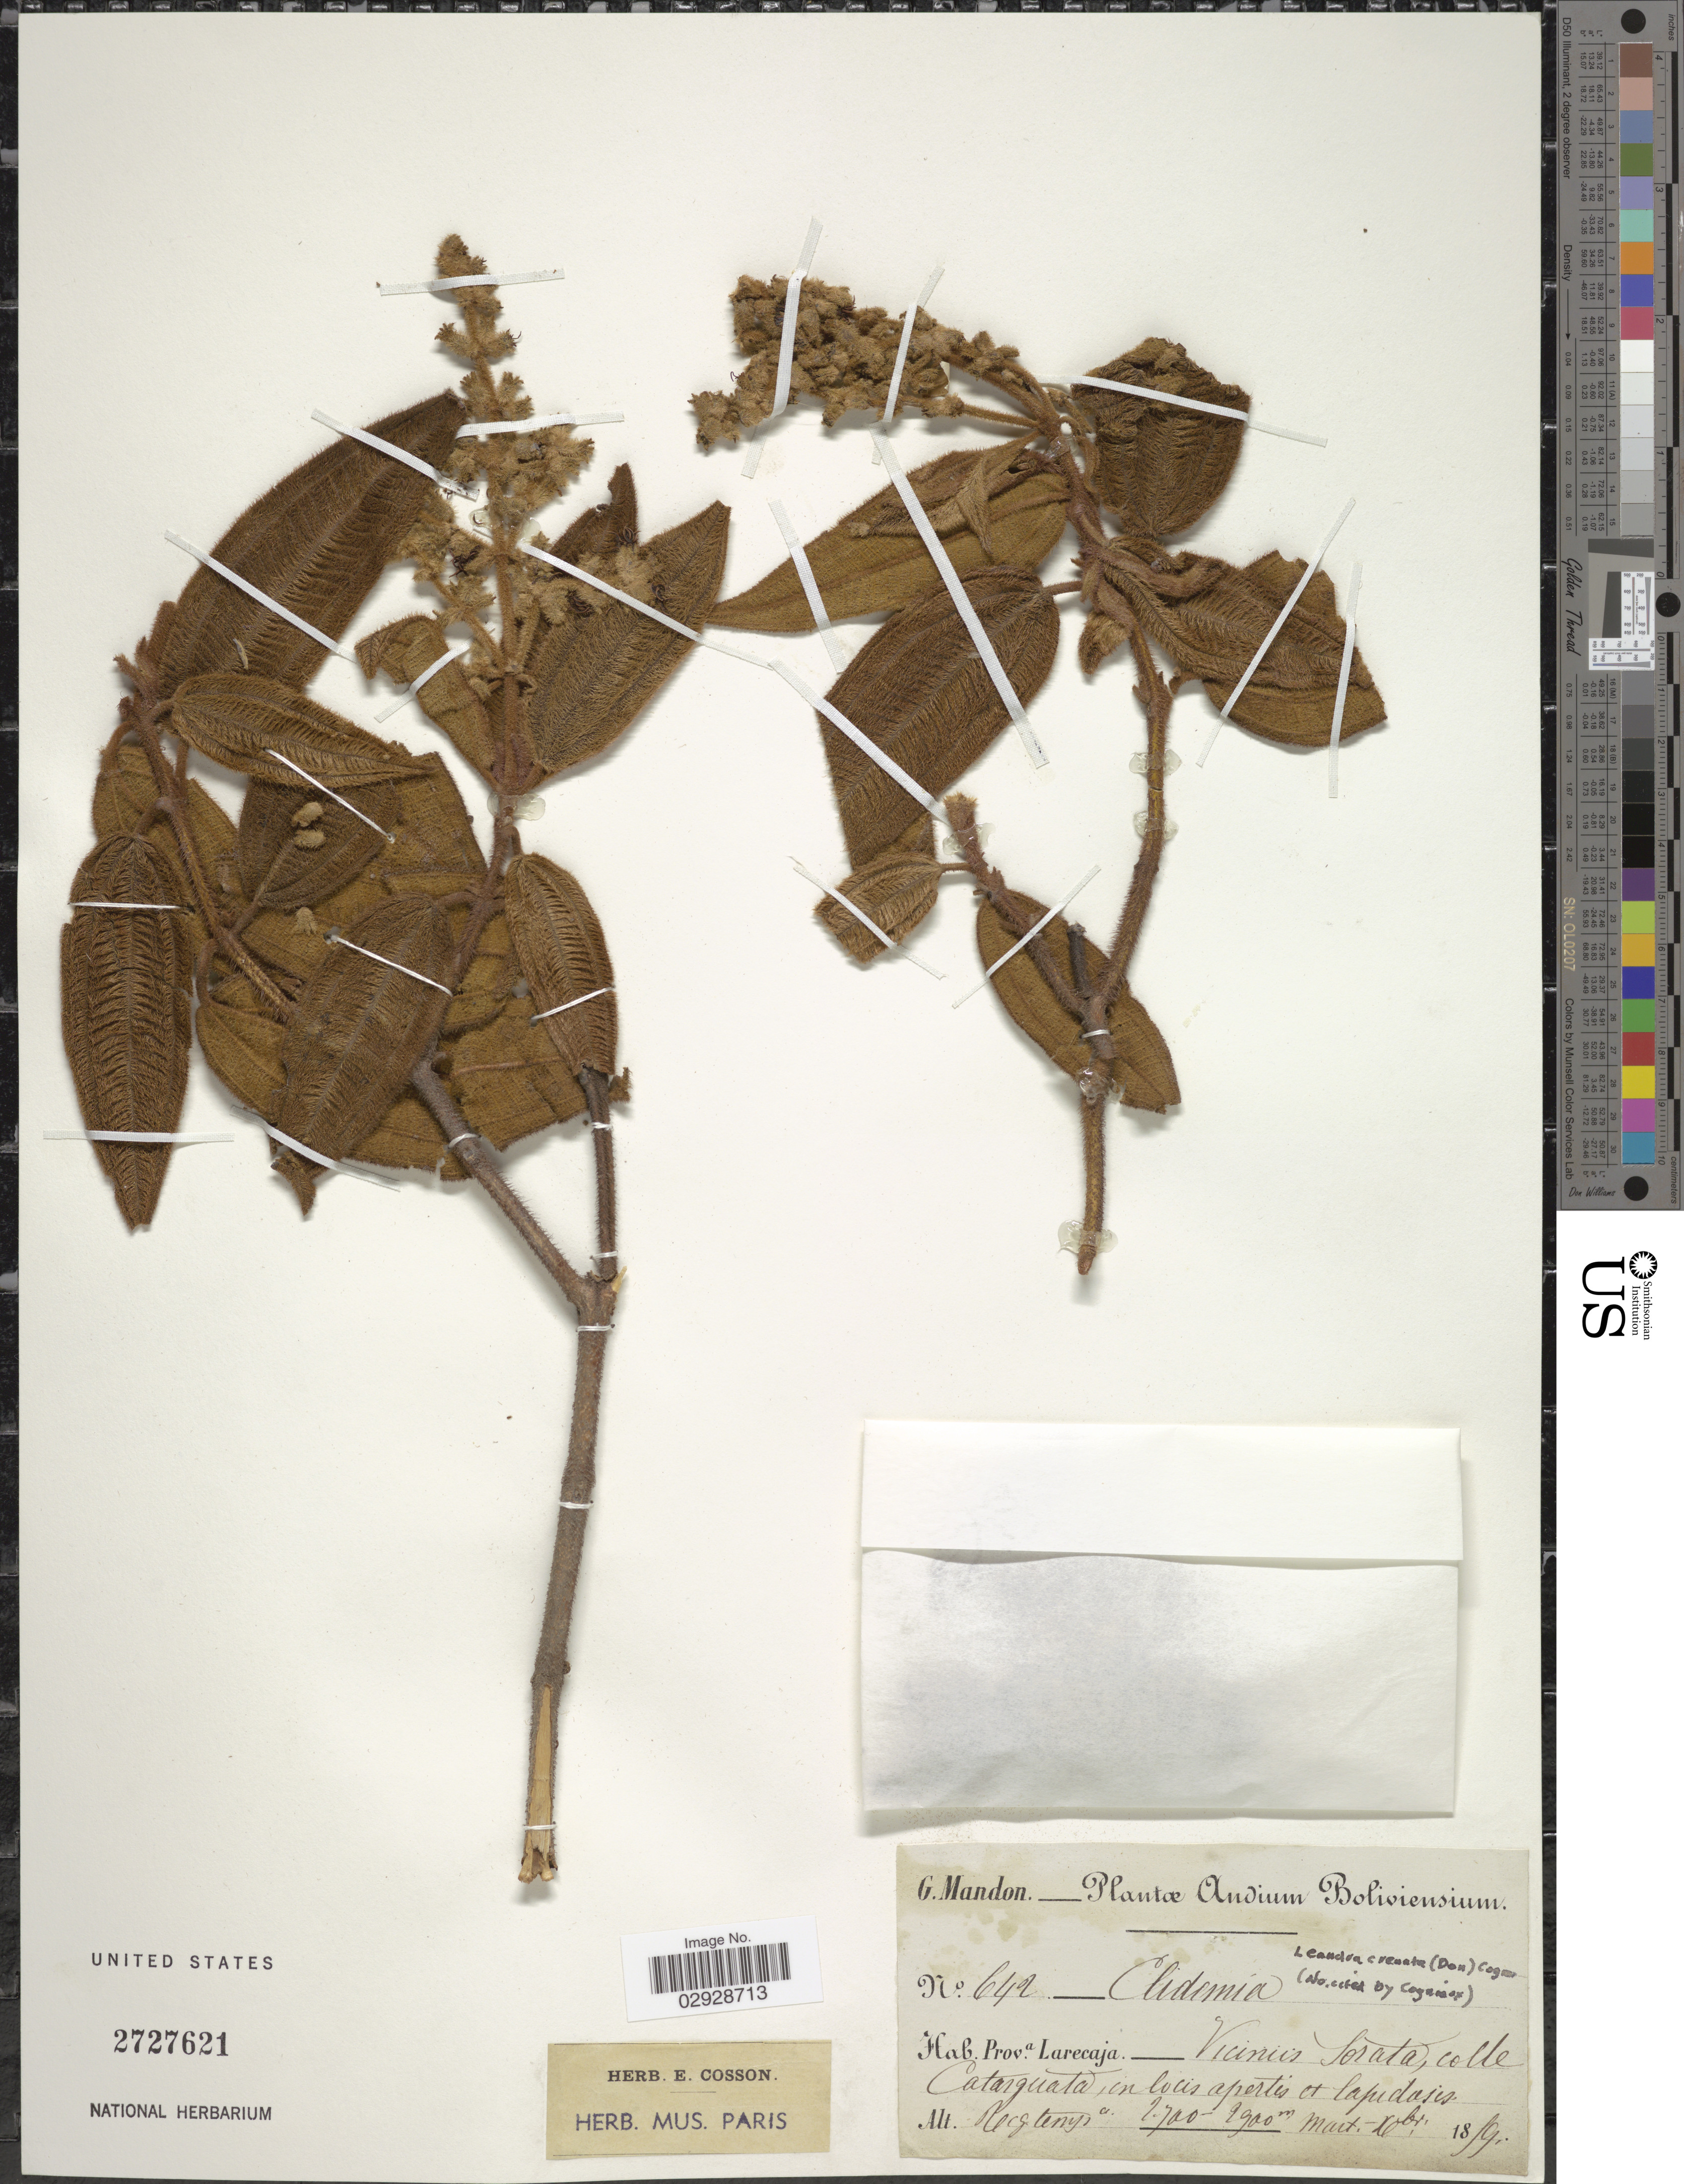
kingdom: Plantae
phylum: Tracheophyta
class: Magnoliopsida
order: Myrtales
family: Melastomataceae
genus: Leandra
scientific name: Leandra crenata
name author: (D. Don) Cogn.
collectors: G. Mandon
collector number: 642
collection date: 1859-03/1859-12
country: Bolivia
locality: Prova. Larecaja. Viciniis Sorata, colle Catarguata.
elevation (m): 2700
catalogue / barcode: US 2727621